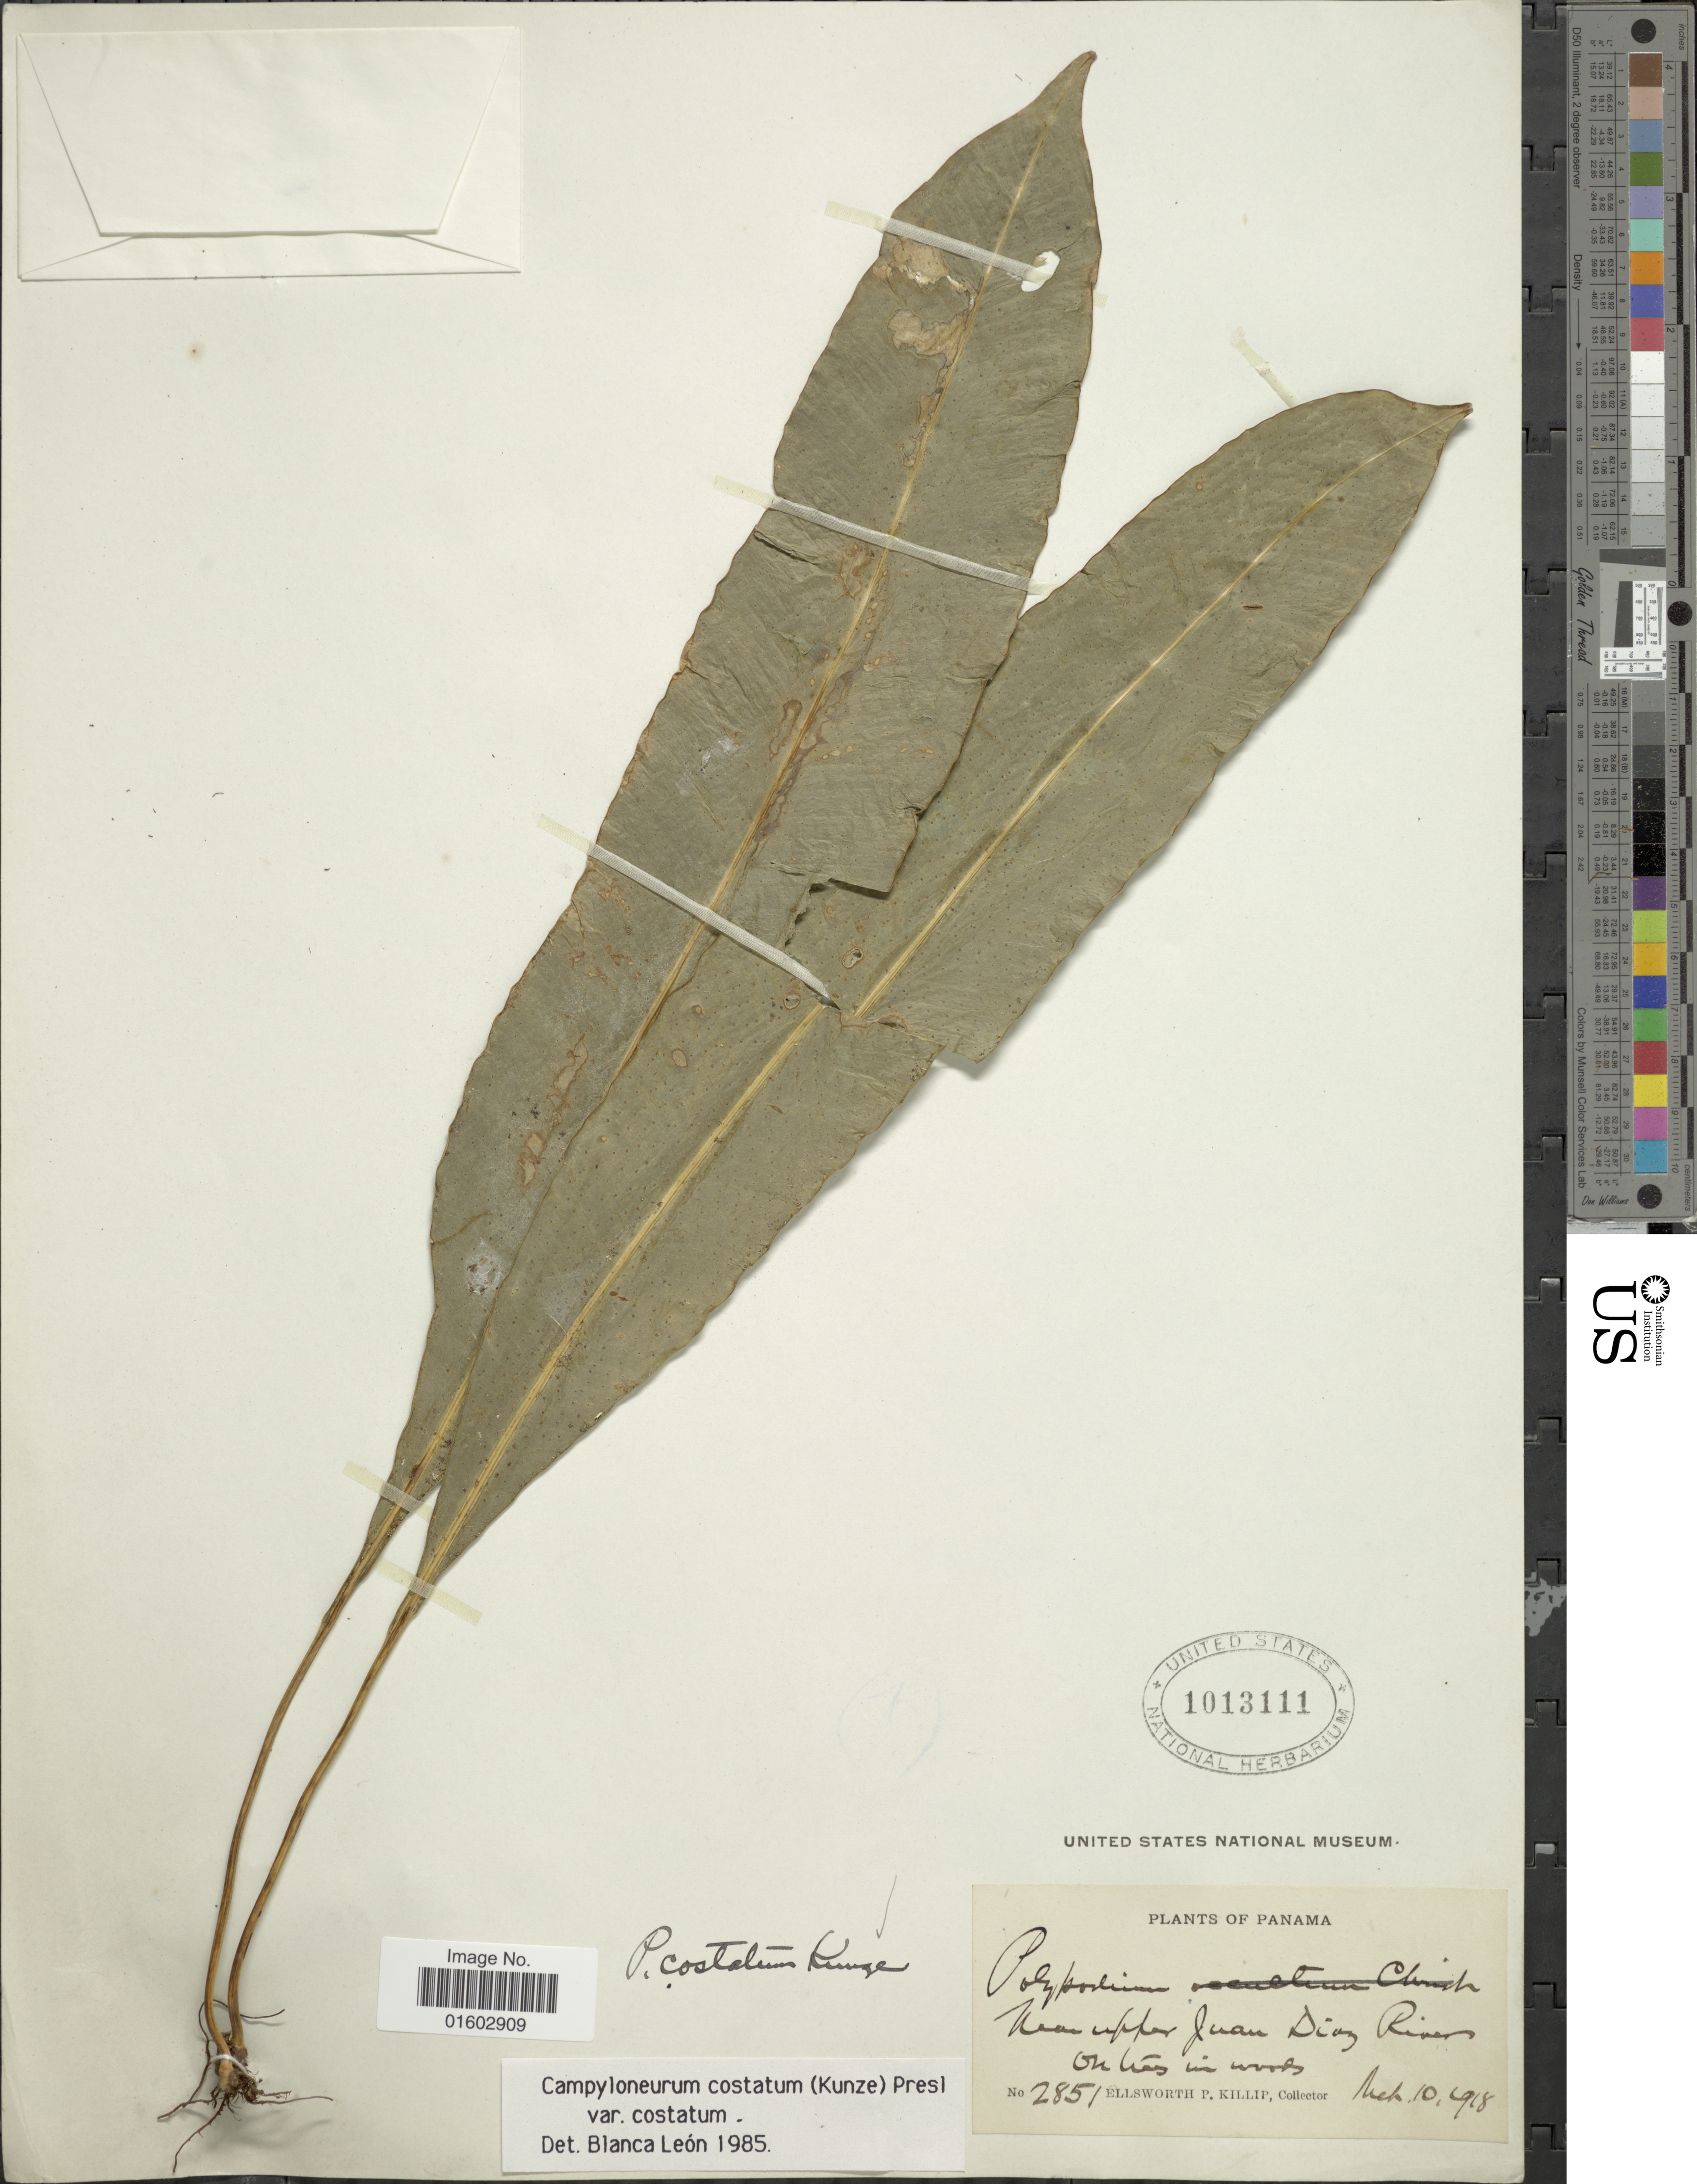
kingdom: Plantae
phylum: Tracheophyta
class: Polypodiopsida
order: Polypodiales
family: Polypodiaceae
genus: Campyloneurum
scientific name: Campyloneurum costatum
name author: (Kunze) C. Presl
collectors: E. P. Killip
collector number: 2851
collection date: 1918-03-10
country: Panama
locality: Near upper Juan Diaz River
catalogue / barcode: US 1013111